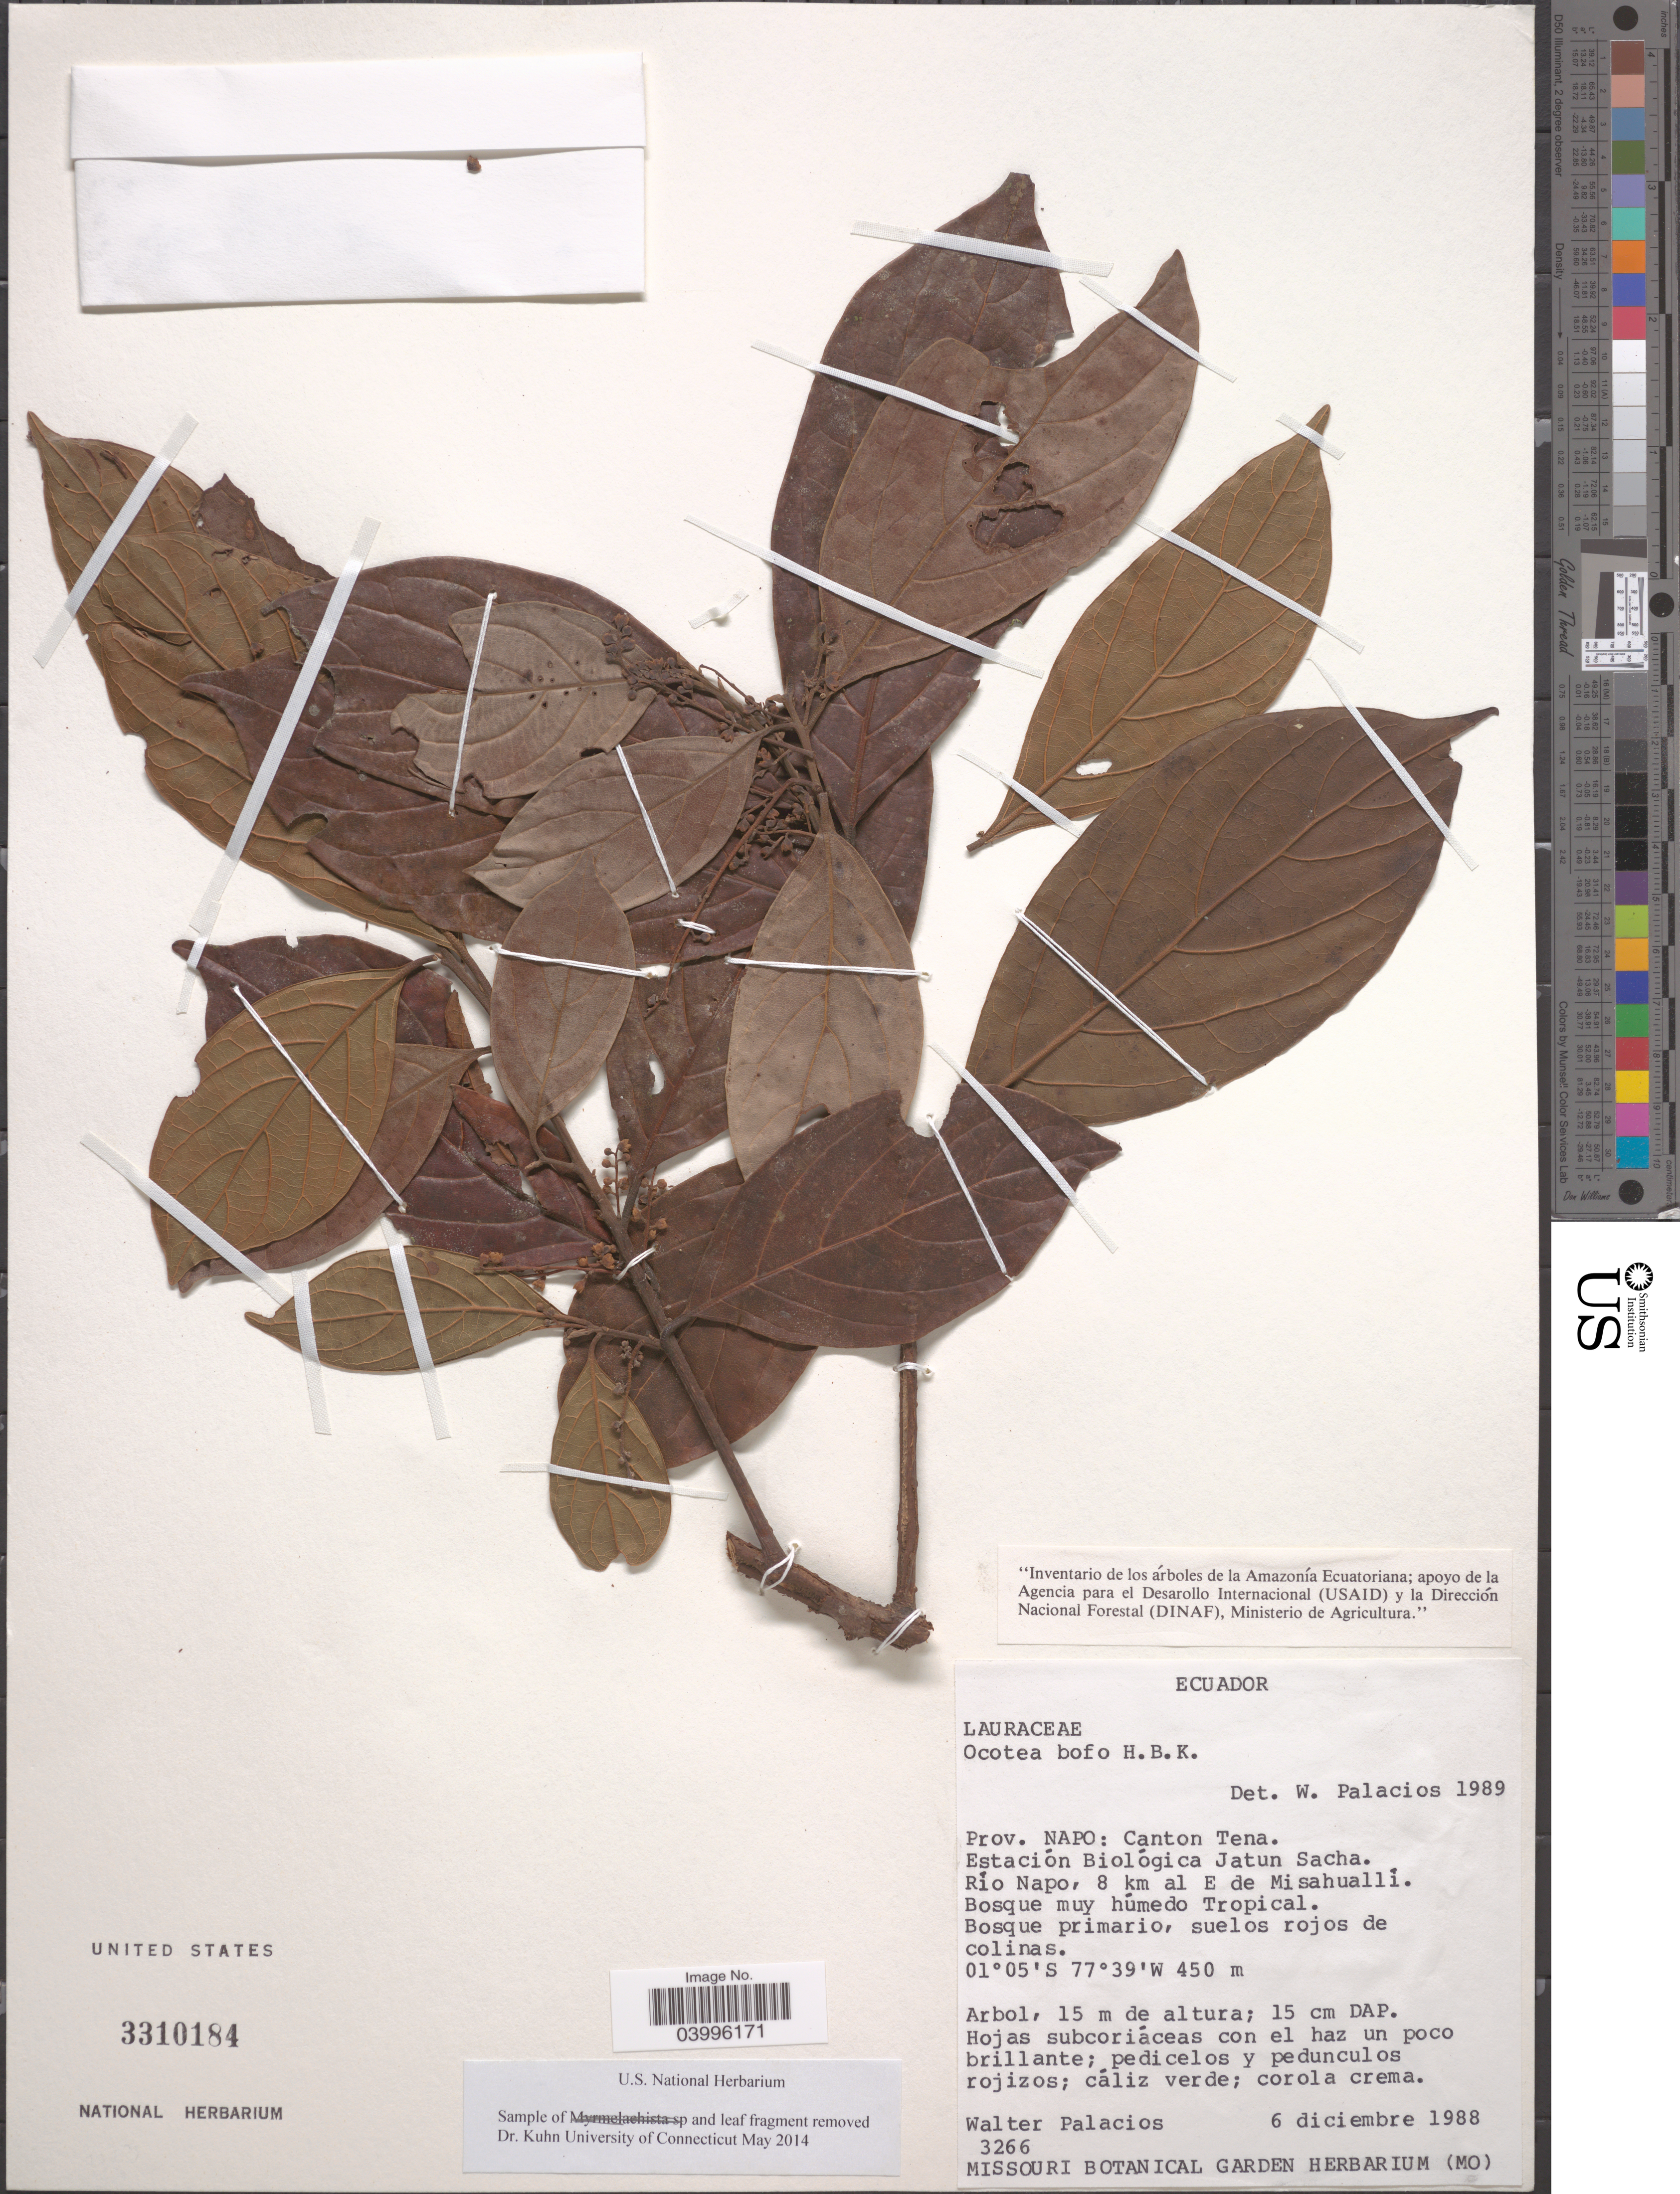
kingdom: Plantae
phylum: Tracheophyta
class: Magnoliopsida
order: Laurales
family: Lauraceae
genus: Ocotea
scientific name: Ocotea bofo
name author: Kunth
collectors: W. Palacios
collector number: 3266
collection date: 1988-12-06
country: Ecuador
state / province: Napo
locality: Canton Tena. Estación Biológica Jatun Sacha. Río Napo, 8 km al E de Misahuallí. Bosque húmedo Tropical.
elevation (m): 450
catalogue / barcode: US 3310184